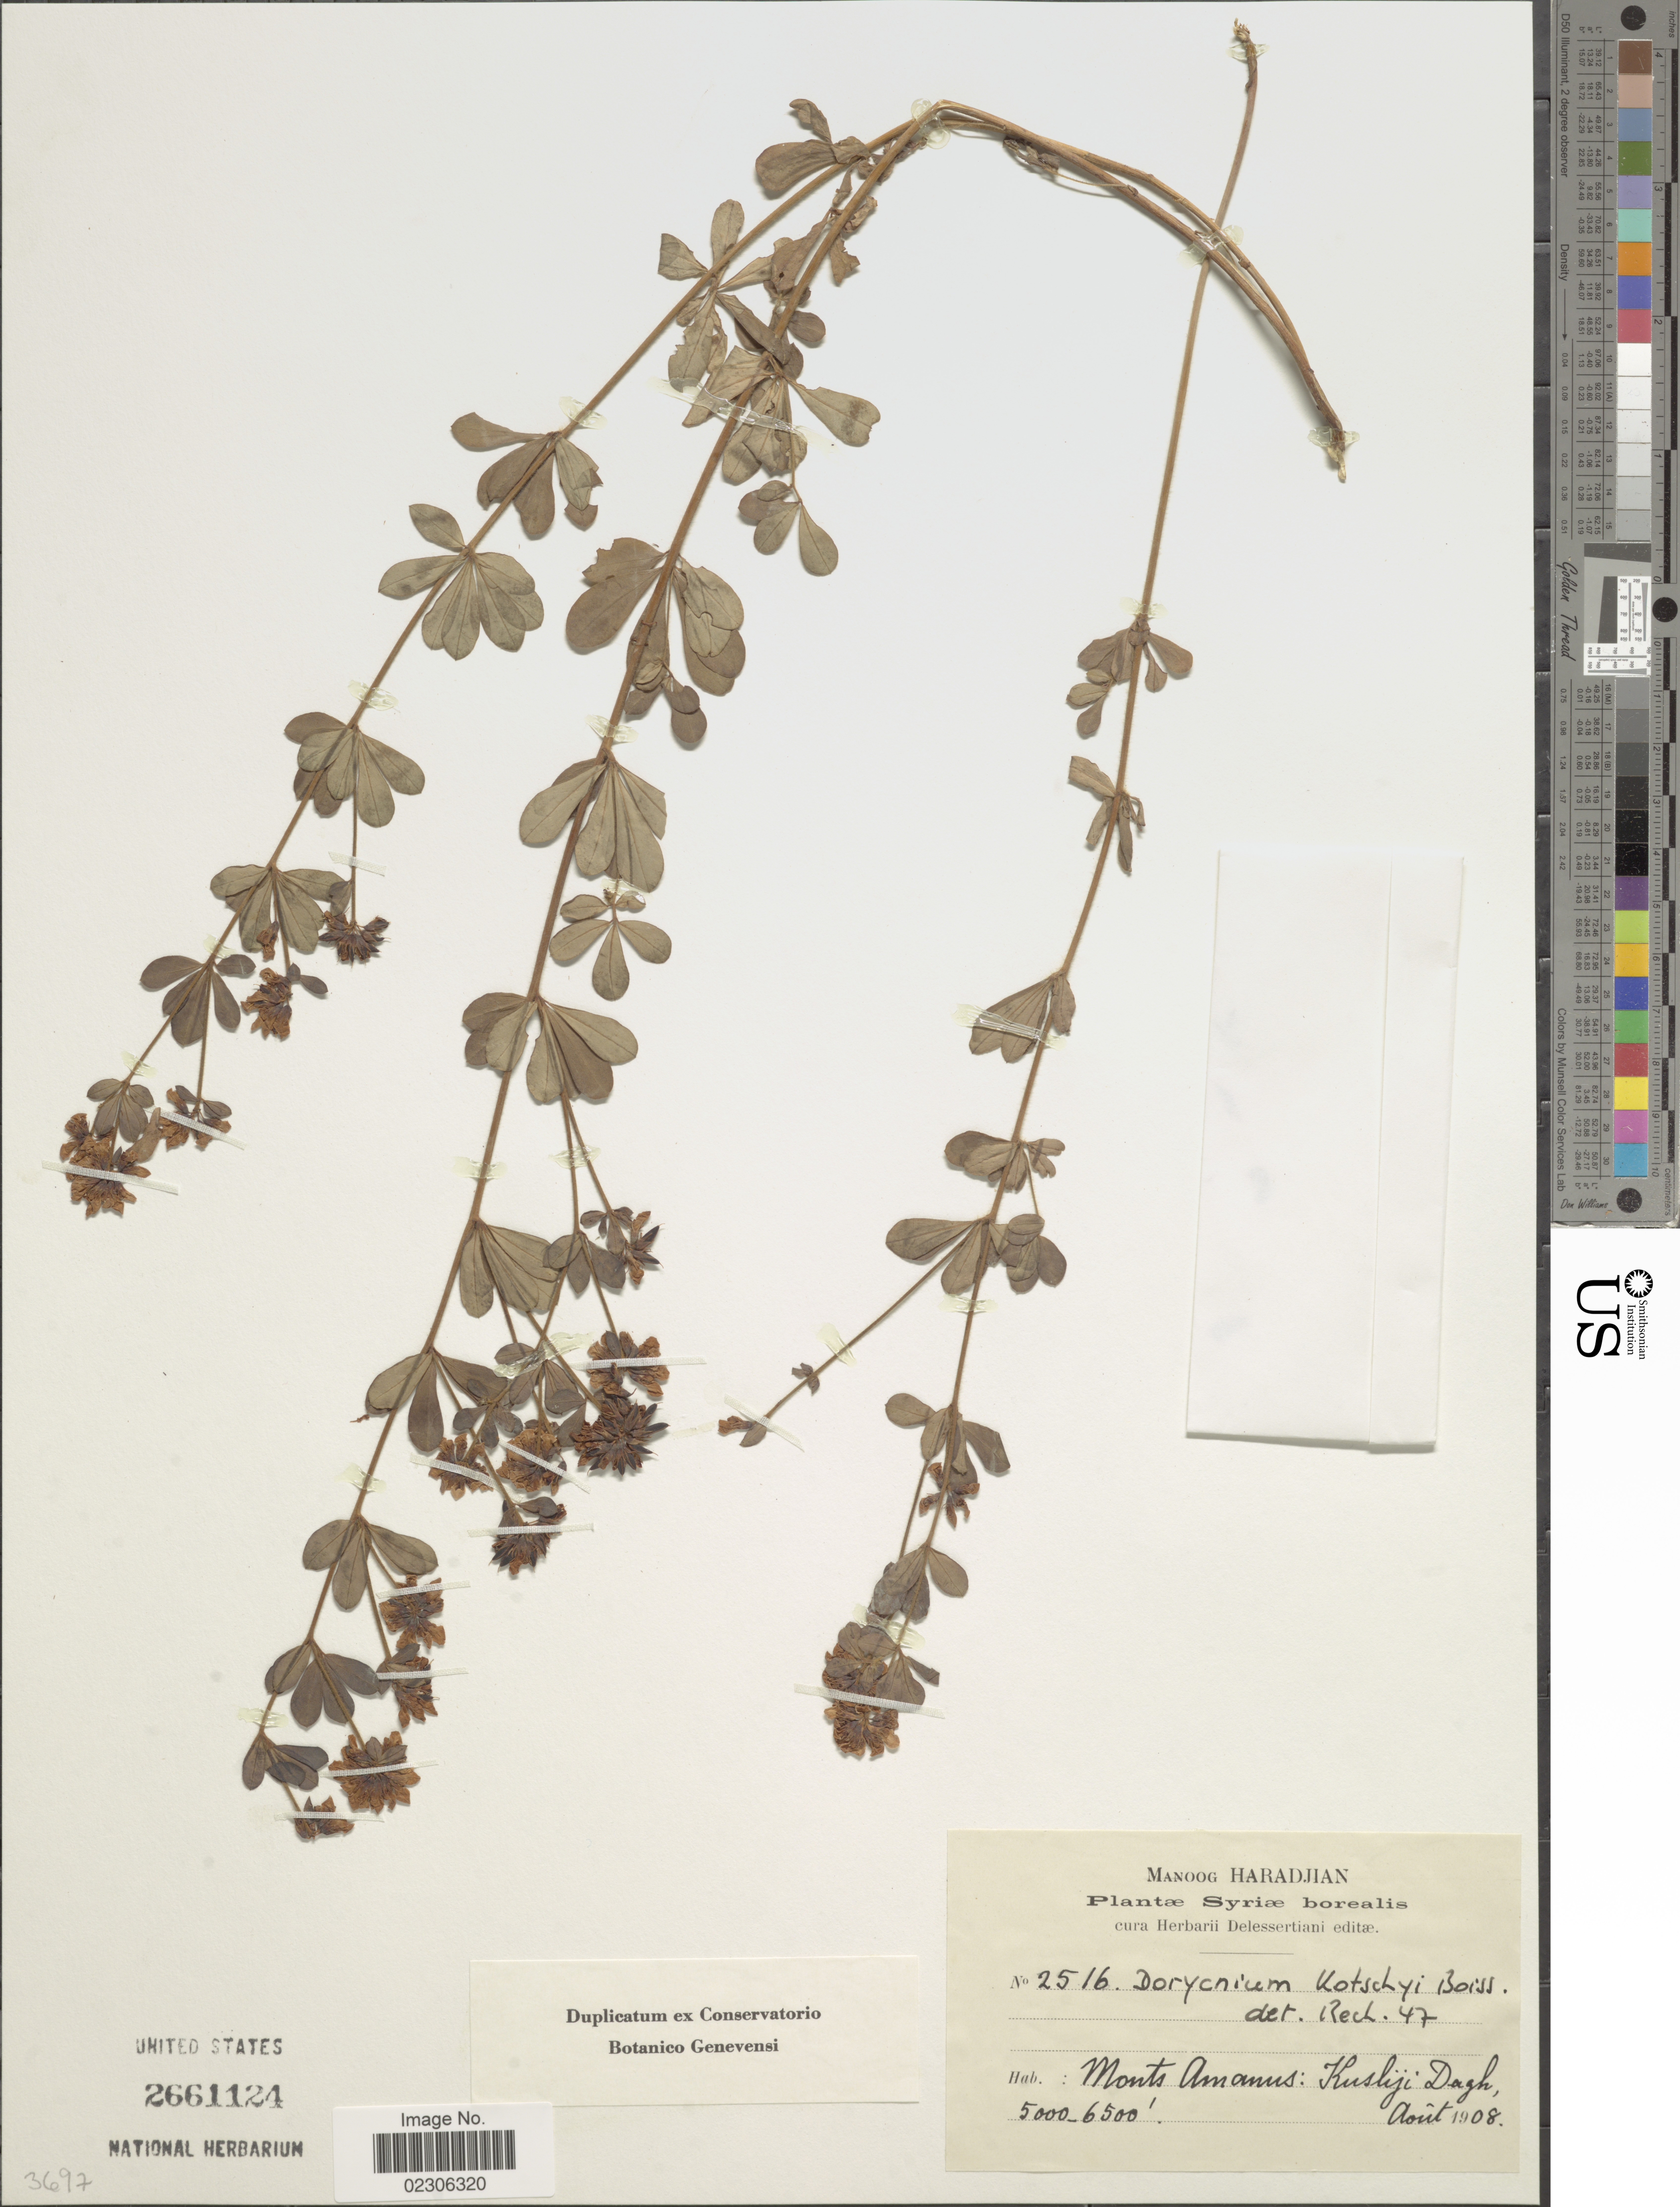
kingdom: Plantae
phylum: Tracheophyta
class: Magnoliopsida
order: Fabales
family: Fabaceae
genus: Dorycnium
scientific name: Dorycnium kotschyi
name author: Boiss. & Reut.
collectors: M. Haradjian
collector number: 2516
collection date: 1908-08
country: Turkey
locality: Monts Amanus: Kusliyi Dagh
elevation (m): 1524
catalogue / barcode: US 2661124